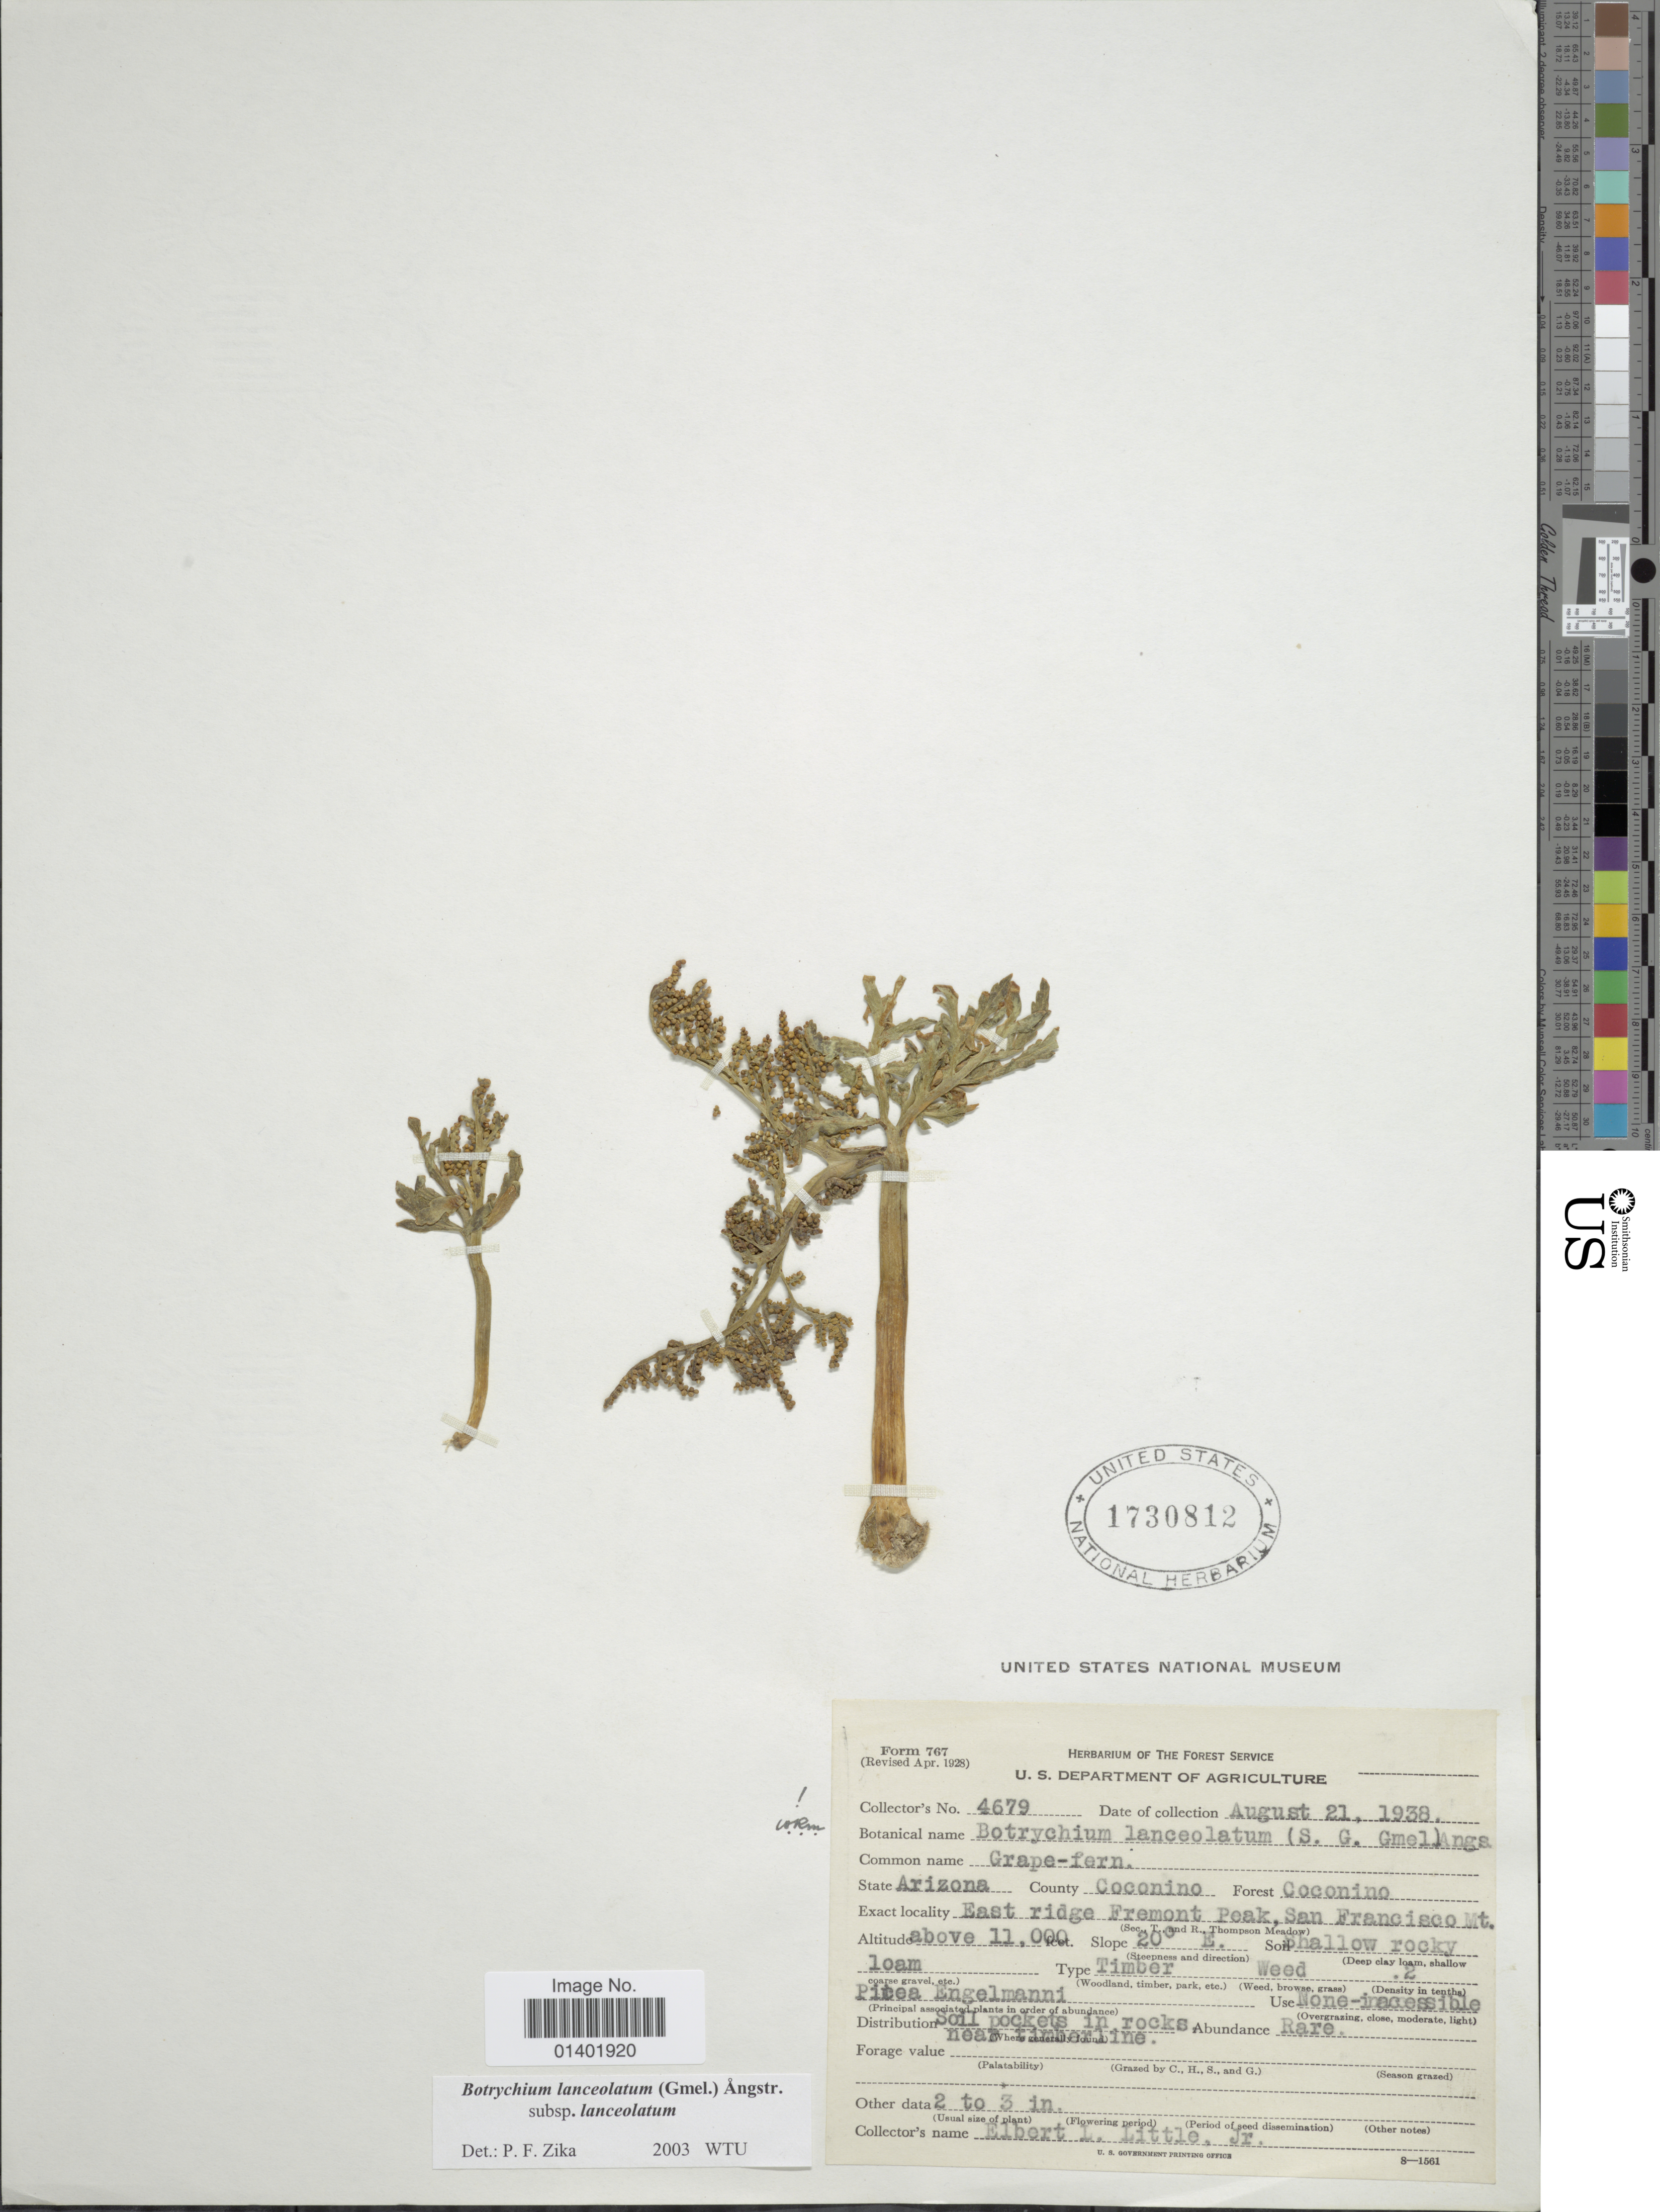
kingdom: Plantae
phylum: Tracheophyta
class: Polypodiopsida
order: Ophioglossales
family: Ophioglossaceae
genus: Botrychium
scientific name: Botrychium lanceolatum subsp. lanceolatum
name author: (S.G. Gmel.) Ångstr.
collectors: E. L. Little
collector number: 4679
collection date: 1938-08-21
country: United States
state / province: Arizona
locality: County Coconino, East ridge Fremont Pwak, San Francisco Mt.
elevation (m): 3353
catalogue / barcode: US 1730812